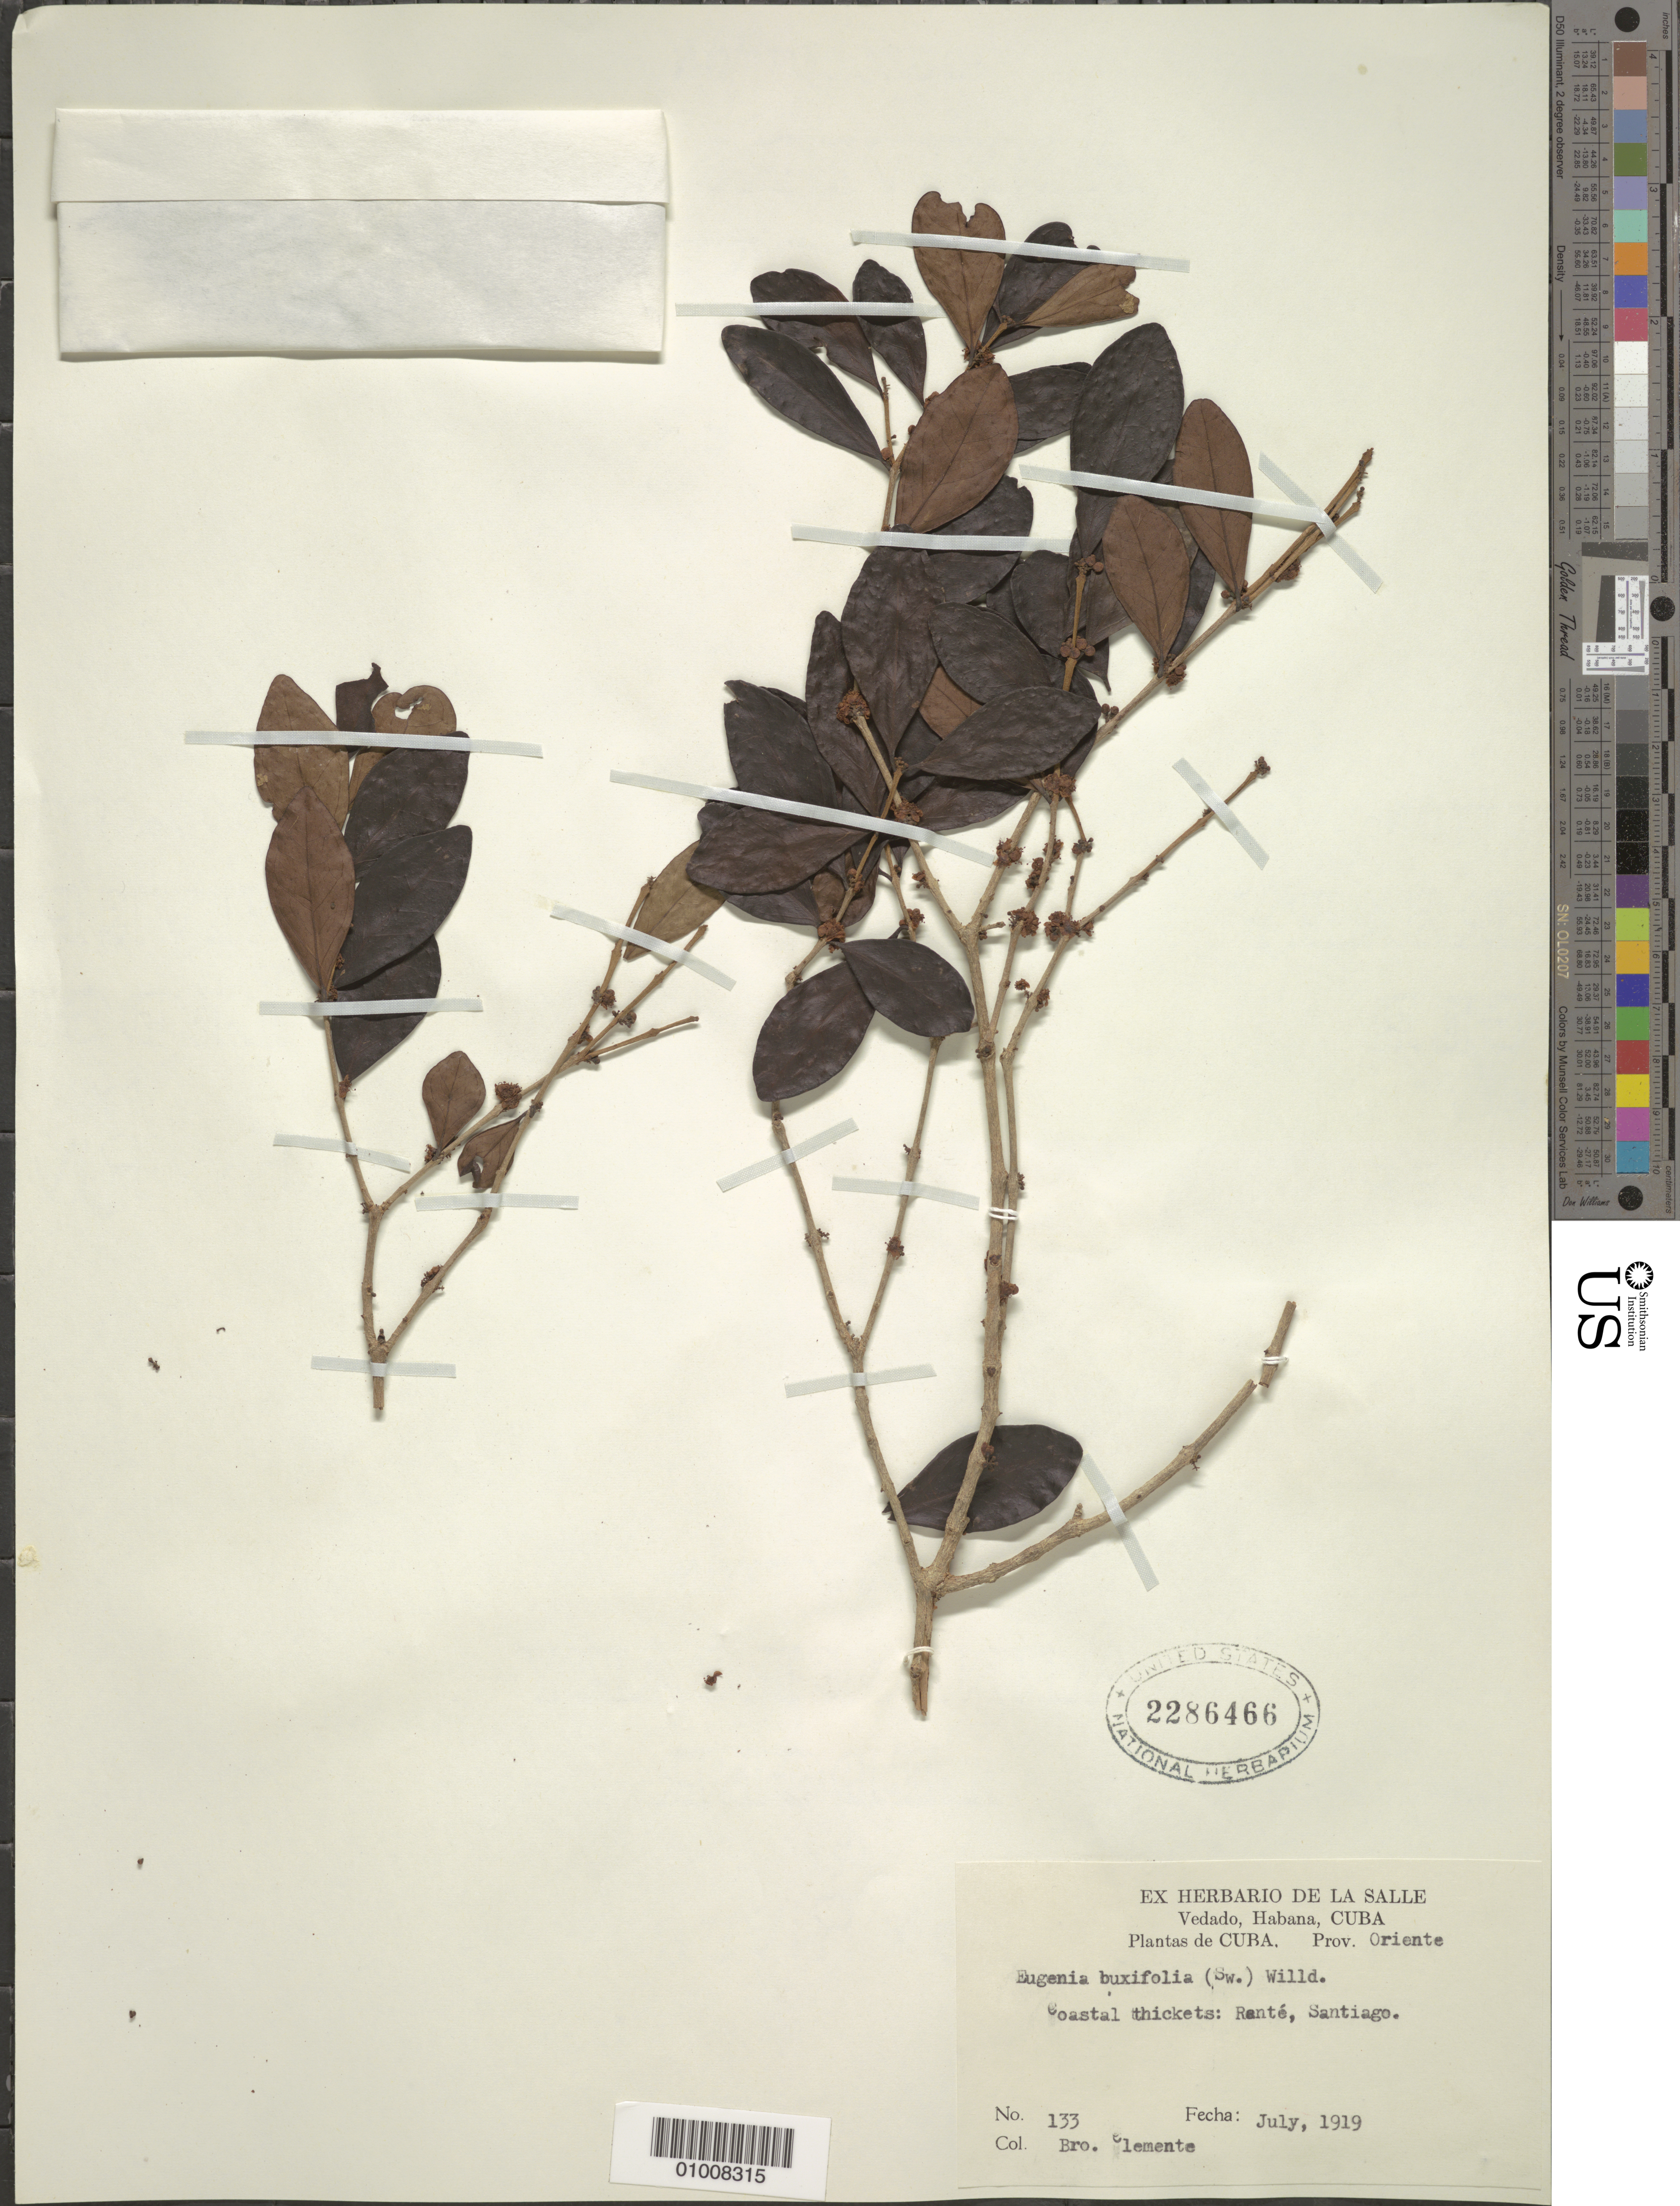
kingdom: Plantae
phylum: Tracheophyta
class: Magnoliopsida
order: Myrtales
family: Myrtaceae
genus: Eugenia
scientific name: Eugenia foetida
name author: Pers.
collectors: Bro. Clemente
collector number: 133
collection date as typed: Jul 1919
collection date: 1919-07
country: Cuba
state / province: Oriente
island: Cuba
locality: Coastal: Renté, Santigo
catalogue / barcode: US 2286466